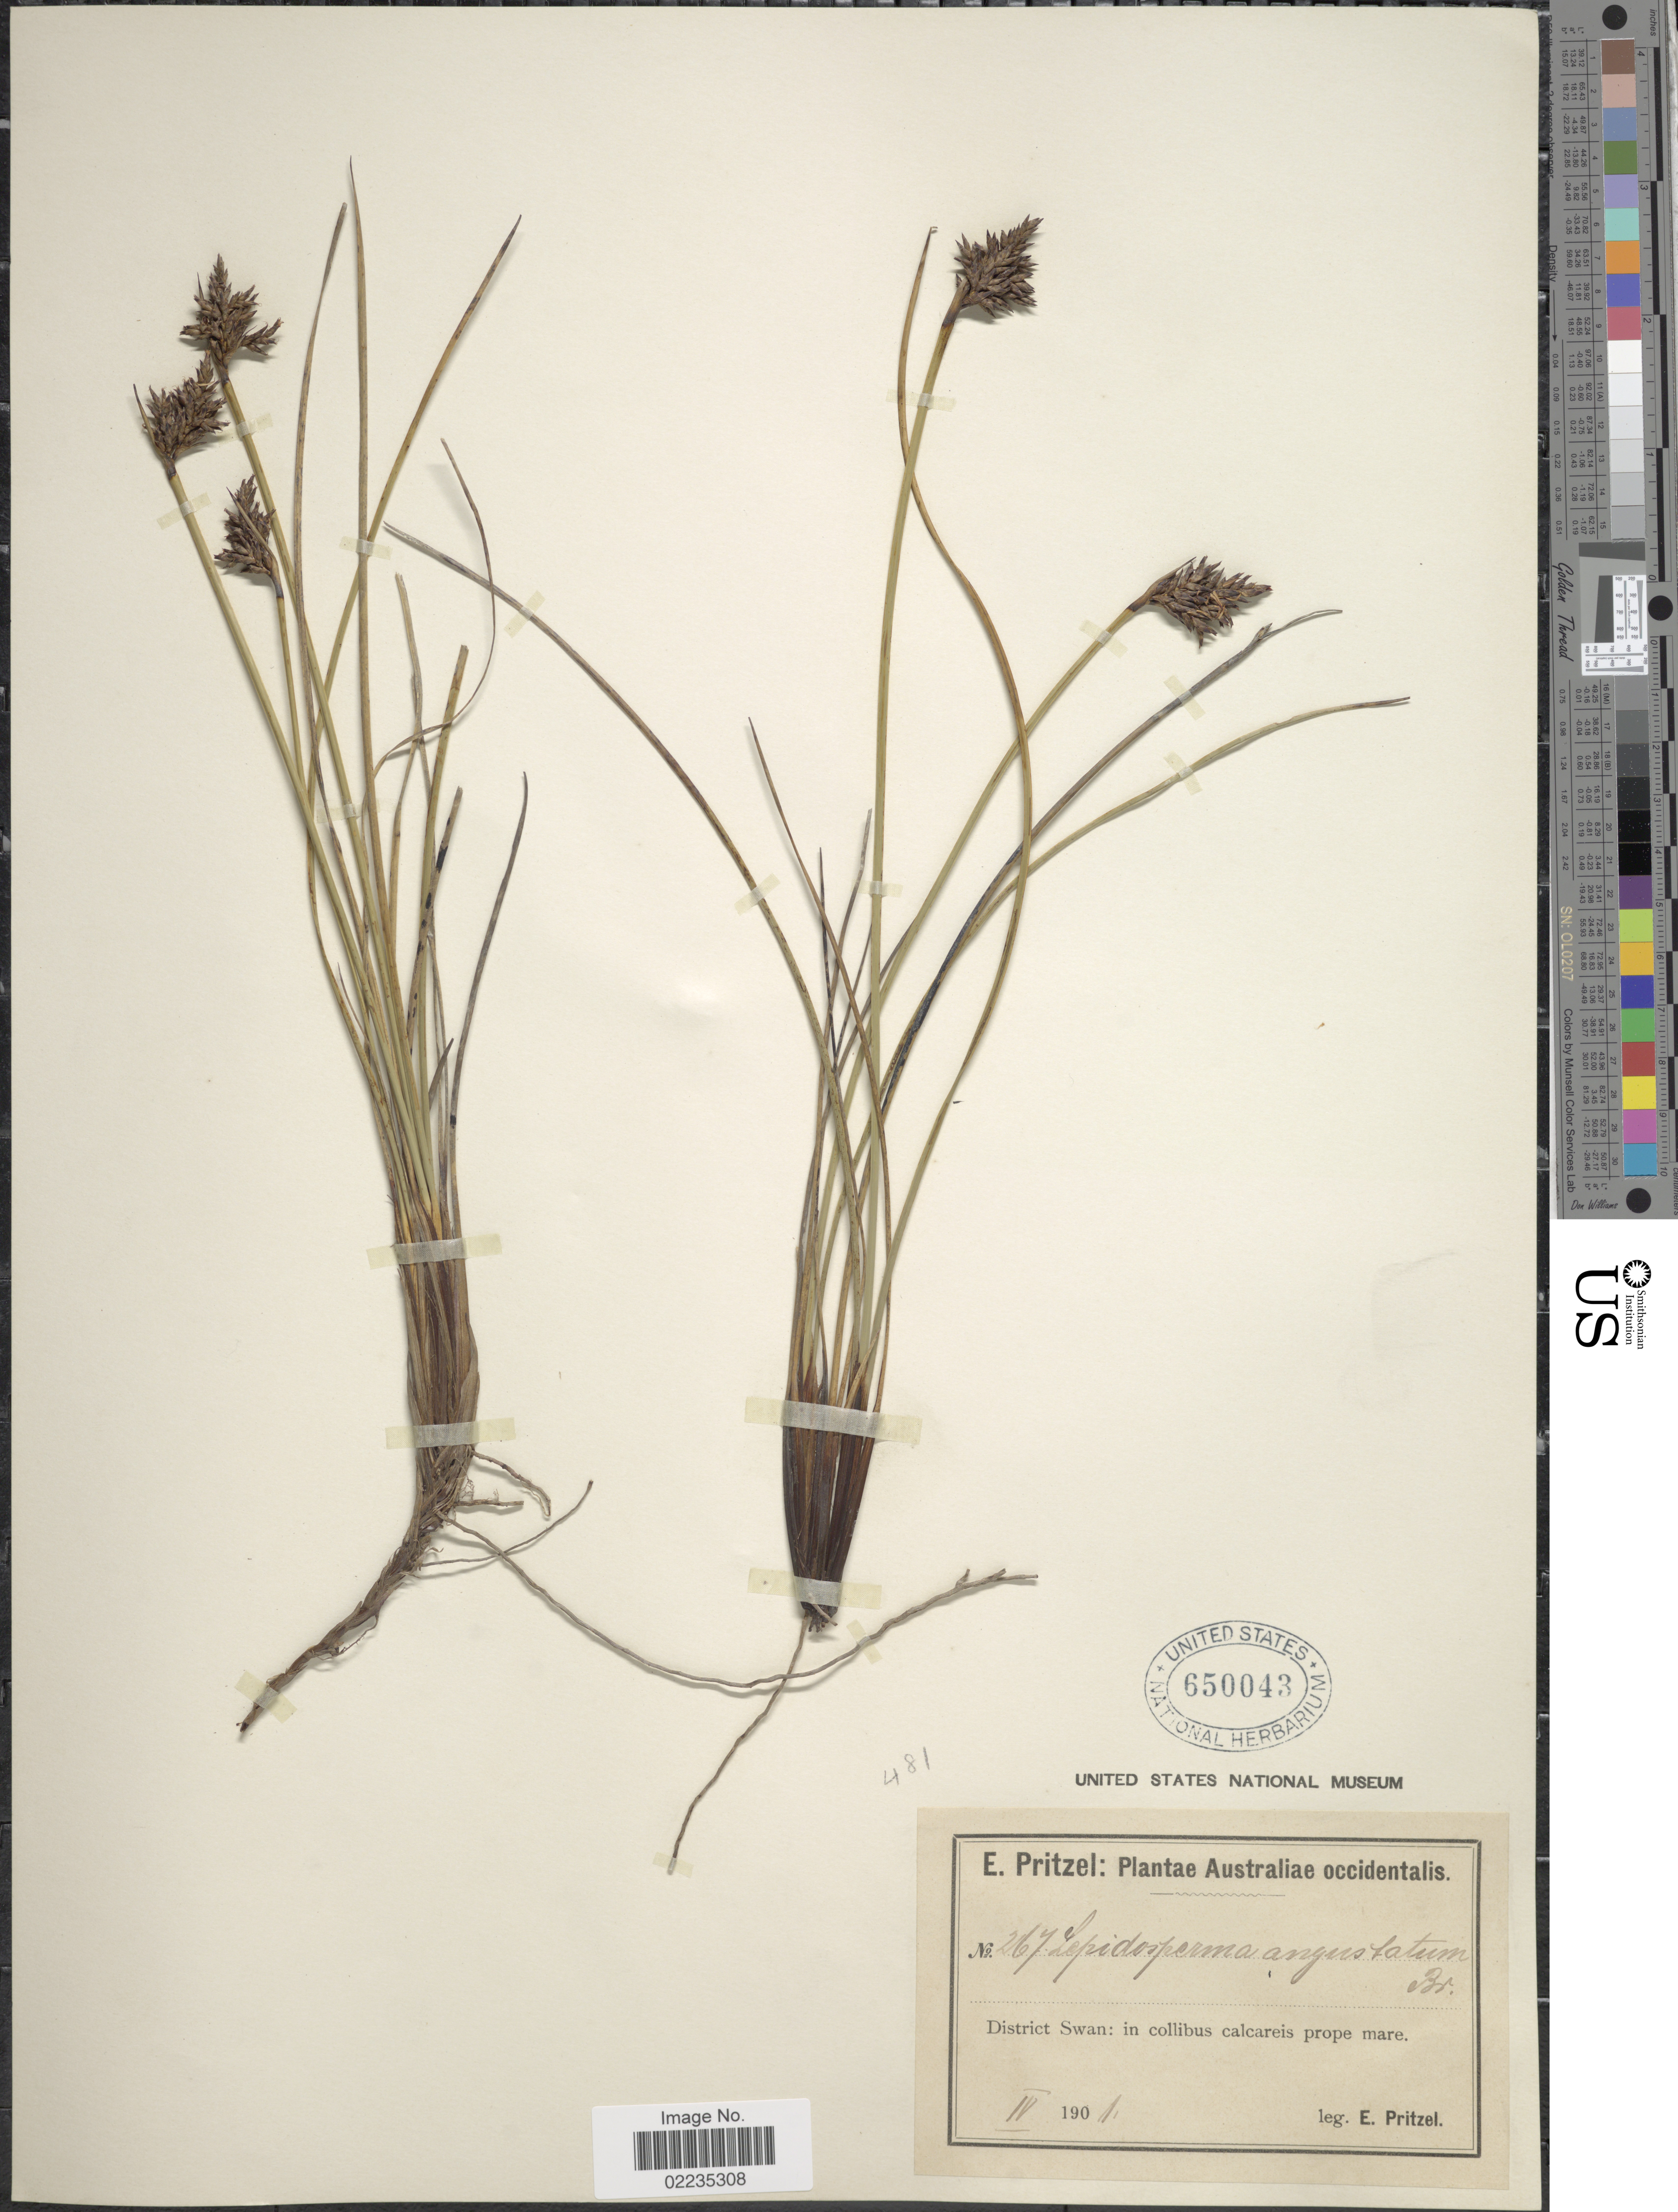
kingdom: Plantae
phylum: Tracheophyta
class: Liliopsida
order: Poales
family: Cyperaceae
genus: Lepidosperma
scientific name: Lepidosperma angustatum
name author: R. Br.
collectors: E. G. Pritzel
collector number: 267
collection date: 1901-04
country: Australia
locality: District Swan: in collibus calcareis prope mare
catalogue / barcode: US 650043